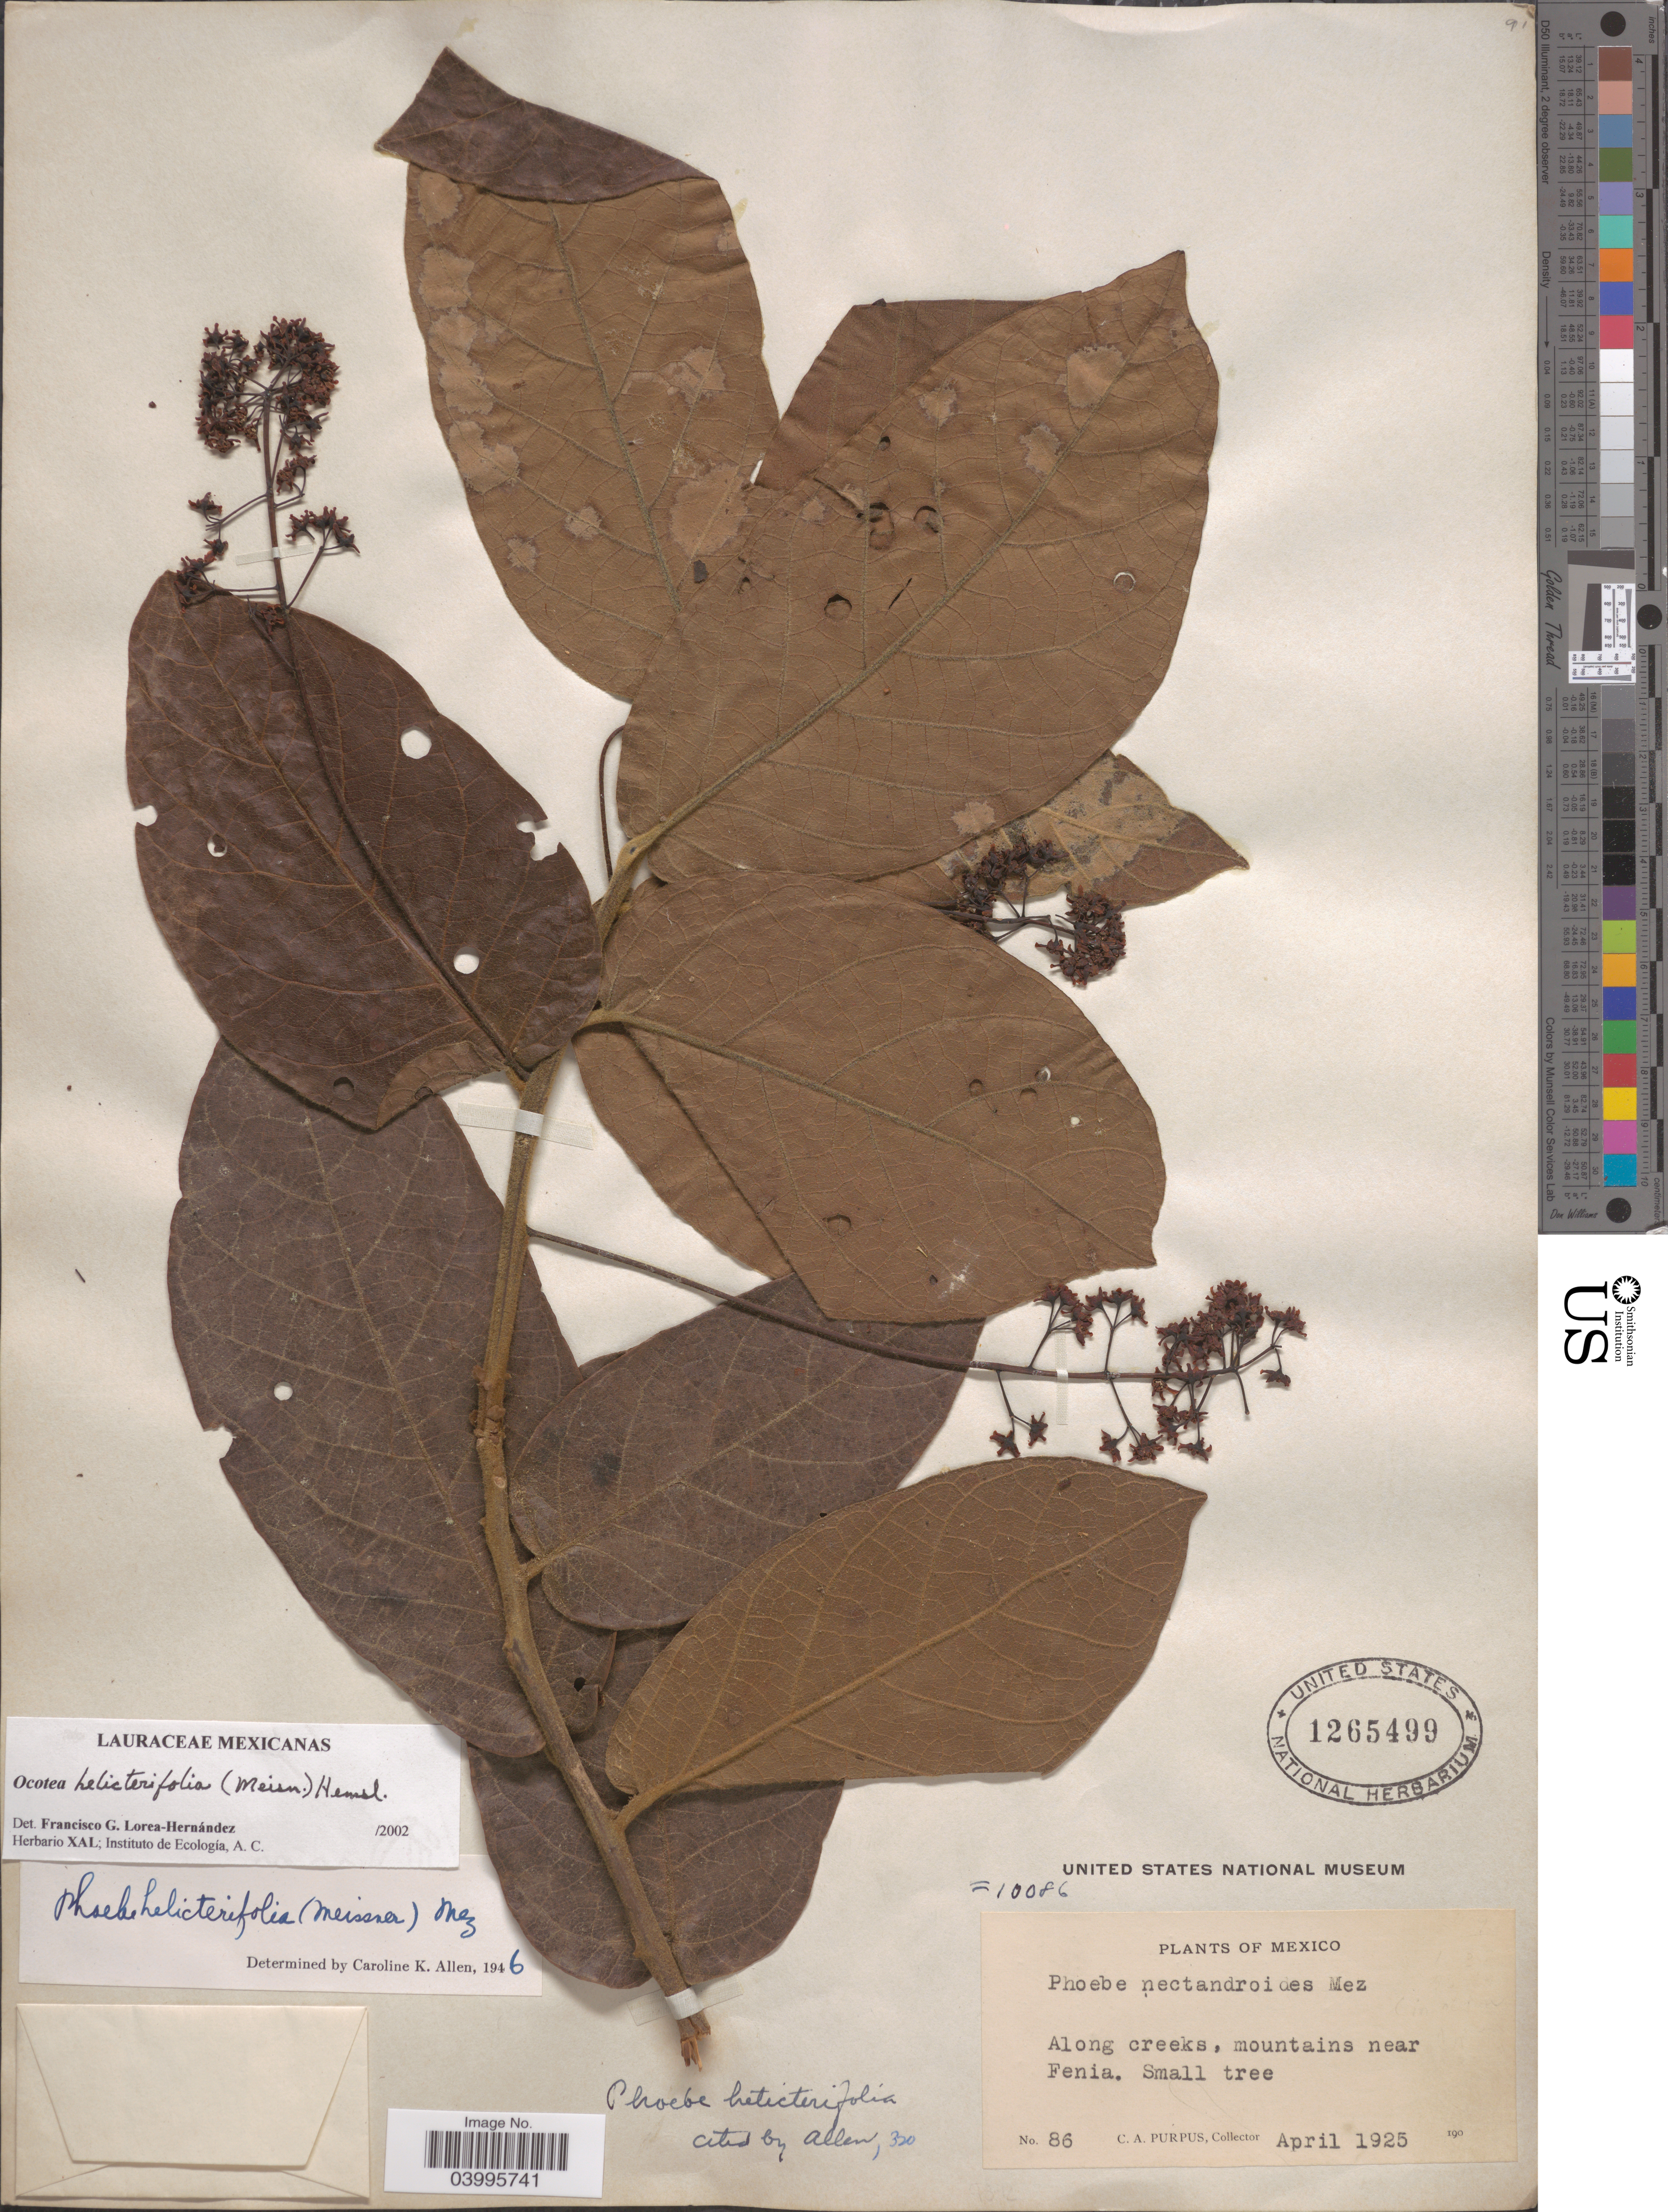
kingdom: Plantae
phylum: Tracheophyta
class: Magnoliopsida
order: Laurales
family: Lauraceae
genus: Ocotea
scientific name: Ocotea helicterifolia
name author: (Meisn.) Hemsl.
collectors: C. A. Purpus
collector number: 86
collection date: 1925-04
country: Mexico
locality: Along creeks, mountains near Fenia.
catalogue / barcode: US 1265499